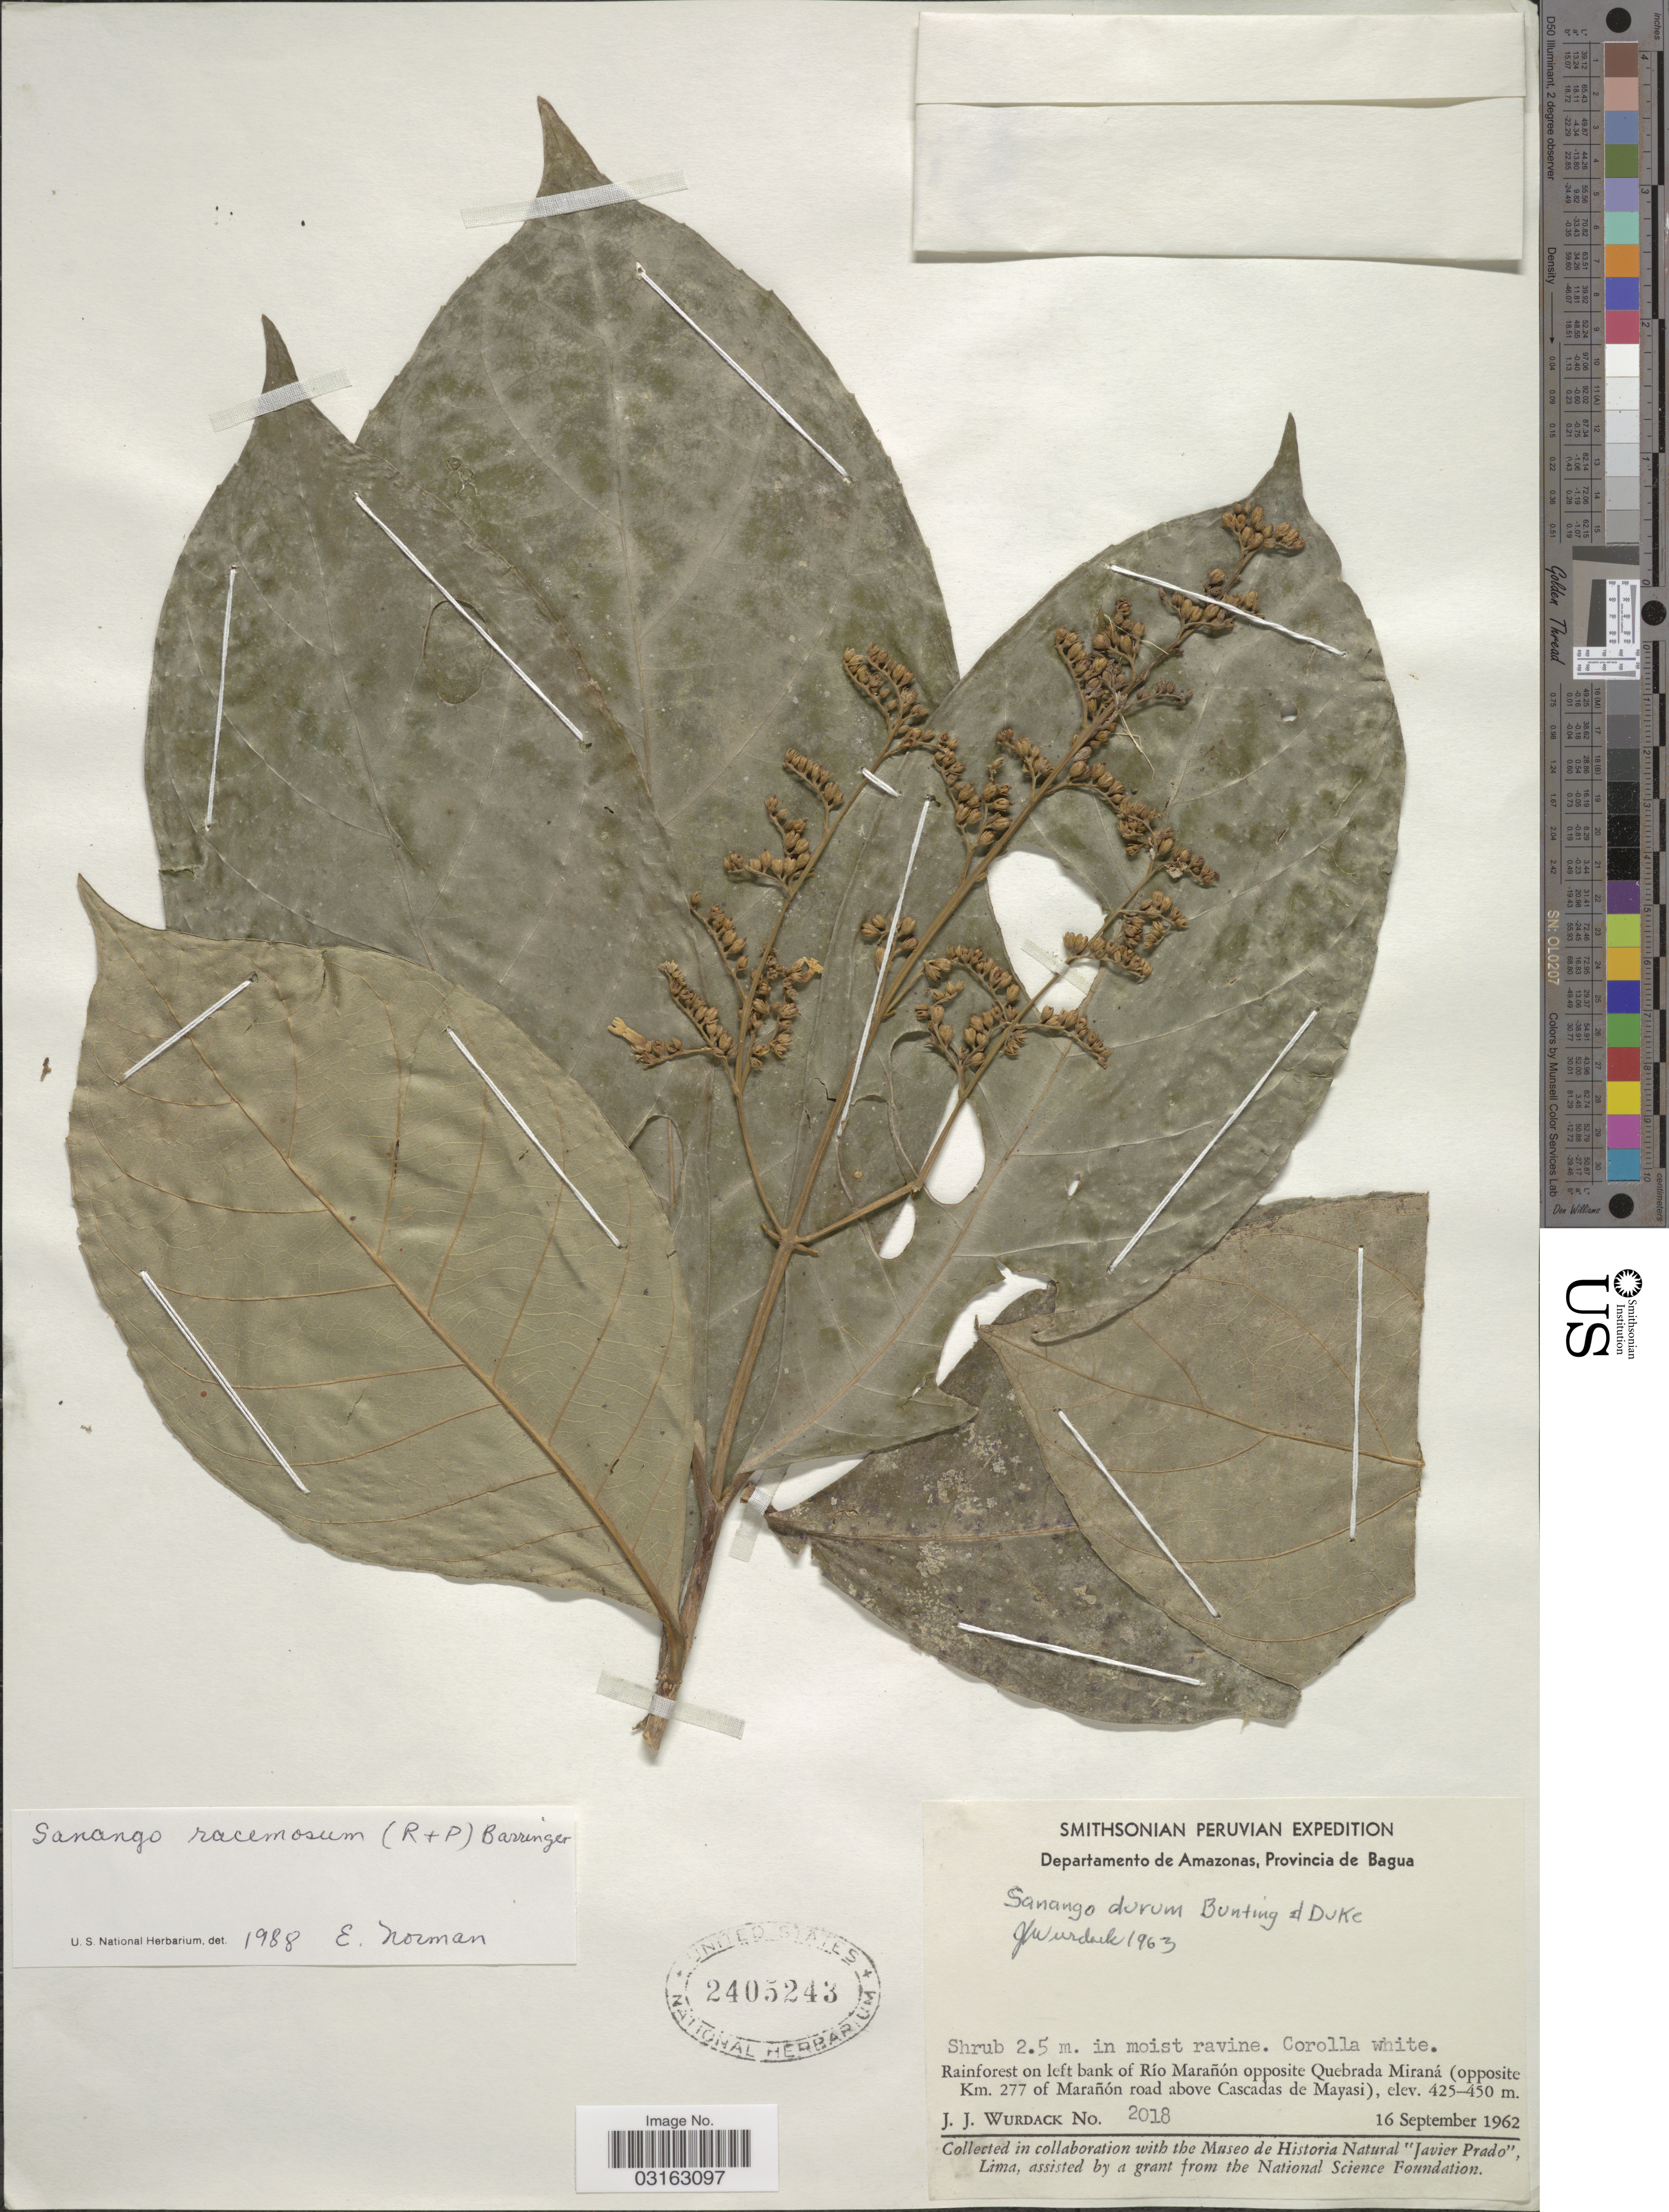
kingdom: Plantae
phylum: Tracheophyta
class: Magnoliopsida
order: Lamiales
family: Gesneriaceae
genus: Sanango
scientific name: Sanango racemosum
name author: (Ruiz & Pav.) Barringer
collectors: J. J. Wurdack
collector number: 2018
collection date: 1962-09-16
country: Peru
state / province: Amazonas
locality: Departamento de Amazonas, Provincia de Bagua. Rainforest on left bank of Río Marañón opposite Quebrada Miraná (opposite Km. 277 of Marañón road above Cascadas de Mayasi).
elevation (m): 425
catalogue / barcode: US 2405243